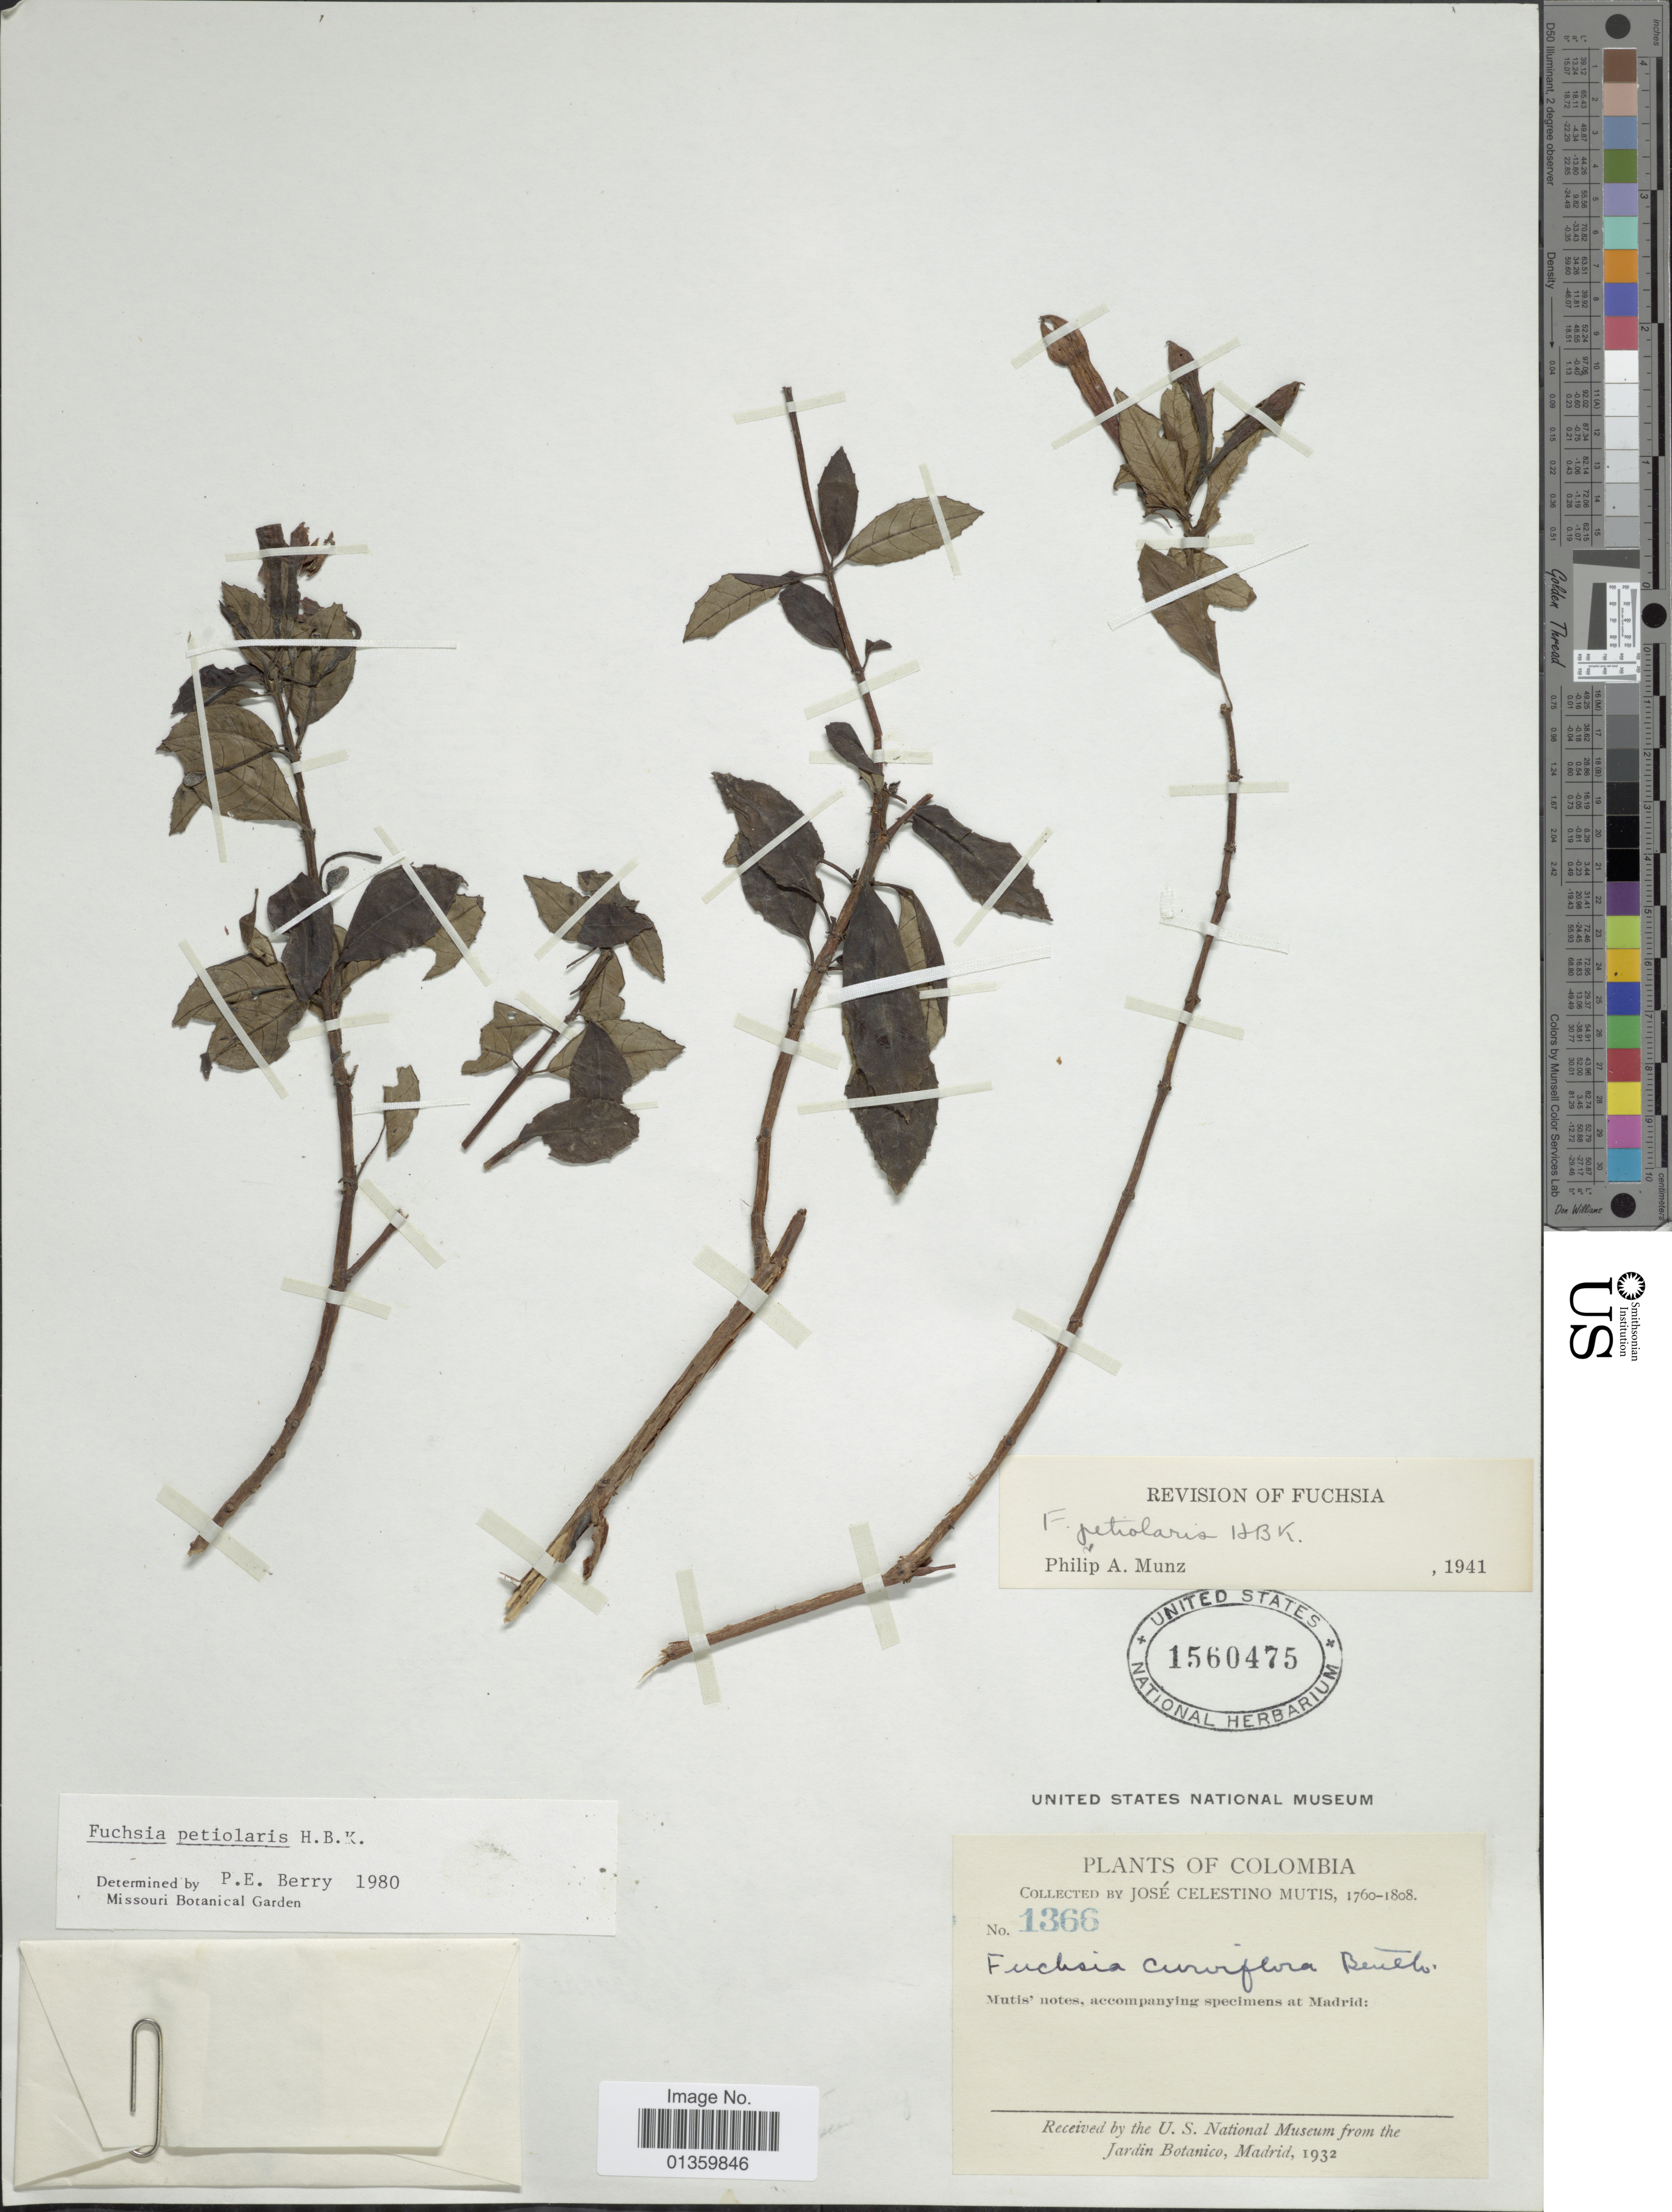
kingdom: Plantae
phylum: Tracheophyta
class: Magnoliopsida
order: Myrtales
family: Onagraceae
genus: Fuchsia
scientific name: Fuchsia petiolaris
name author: Kunth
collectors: J. C. B. Mutis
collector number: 1366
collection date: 1760/1808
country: Colombia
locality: Madrid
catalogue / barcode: US 1560475